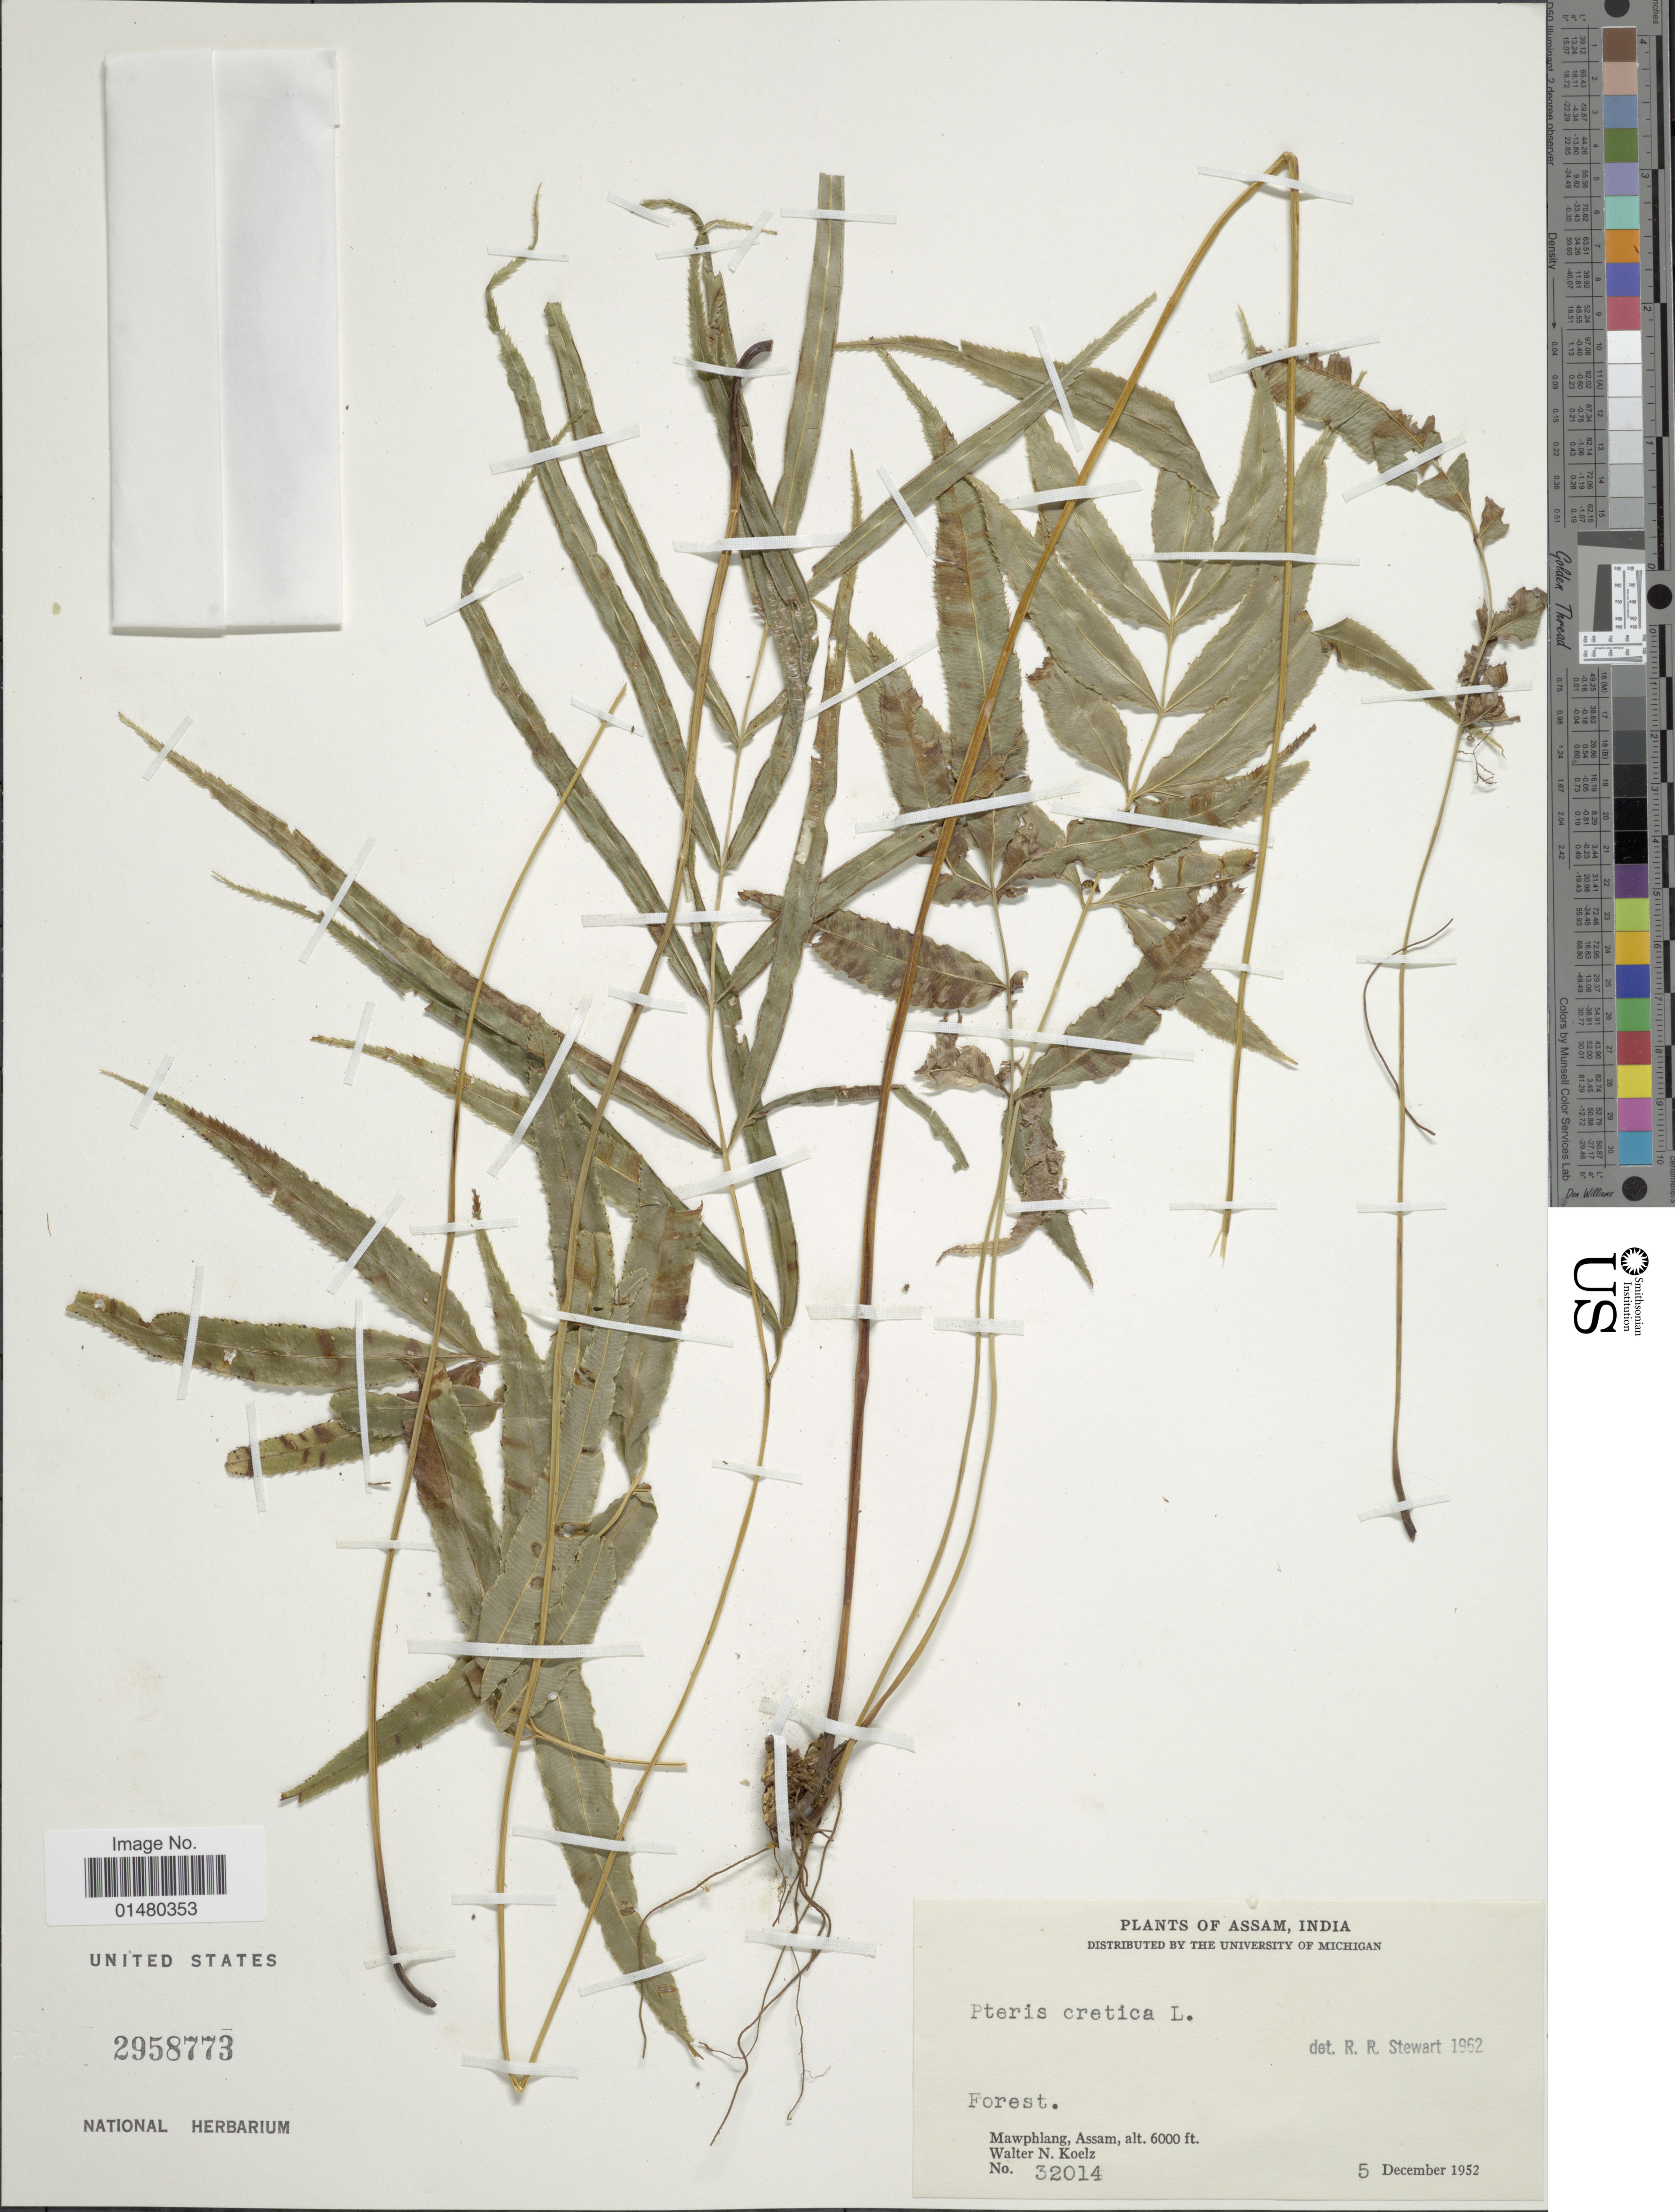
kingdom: Plantae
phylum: Tracheophyta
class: Polypodiopsida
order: Polypodiales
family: Pteridaceae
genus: Pteris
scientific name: Pteris cretica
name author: L.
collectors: W. N. Koelz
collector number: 32014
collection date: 1952-12-05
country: India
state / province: Assam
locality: Mawphlang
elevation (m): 1829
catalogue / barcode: US 2958773